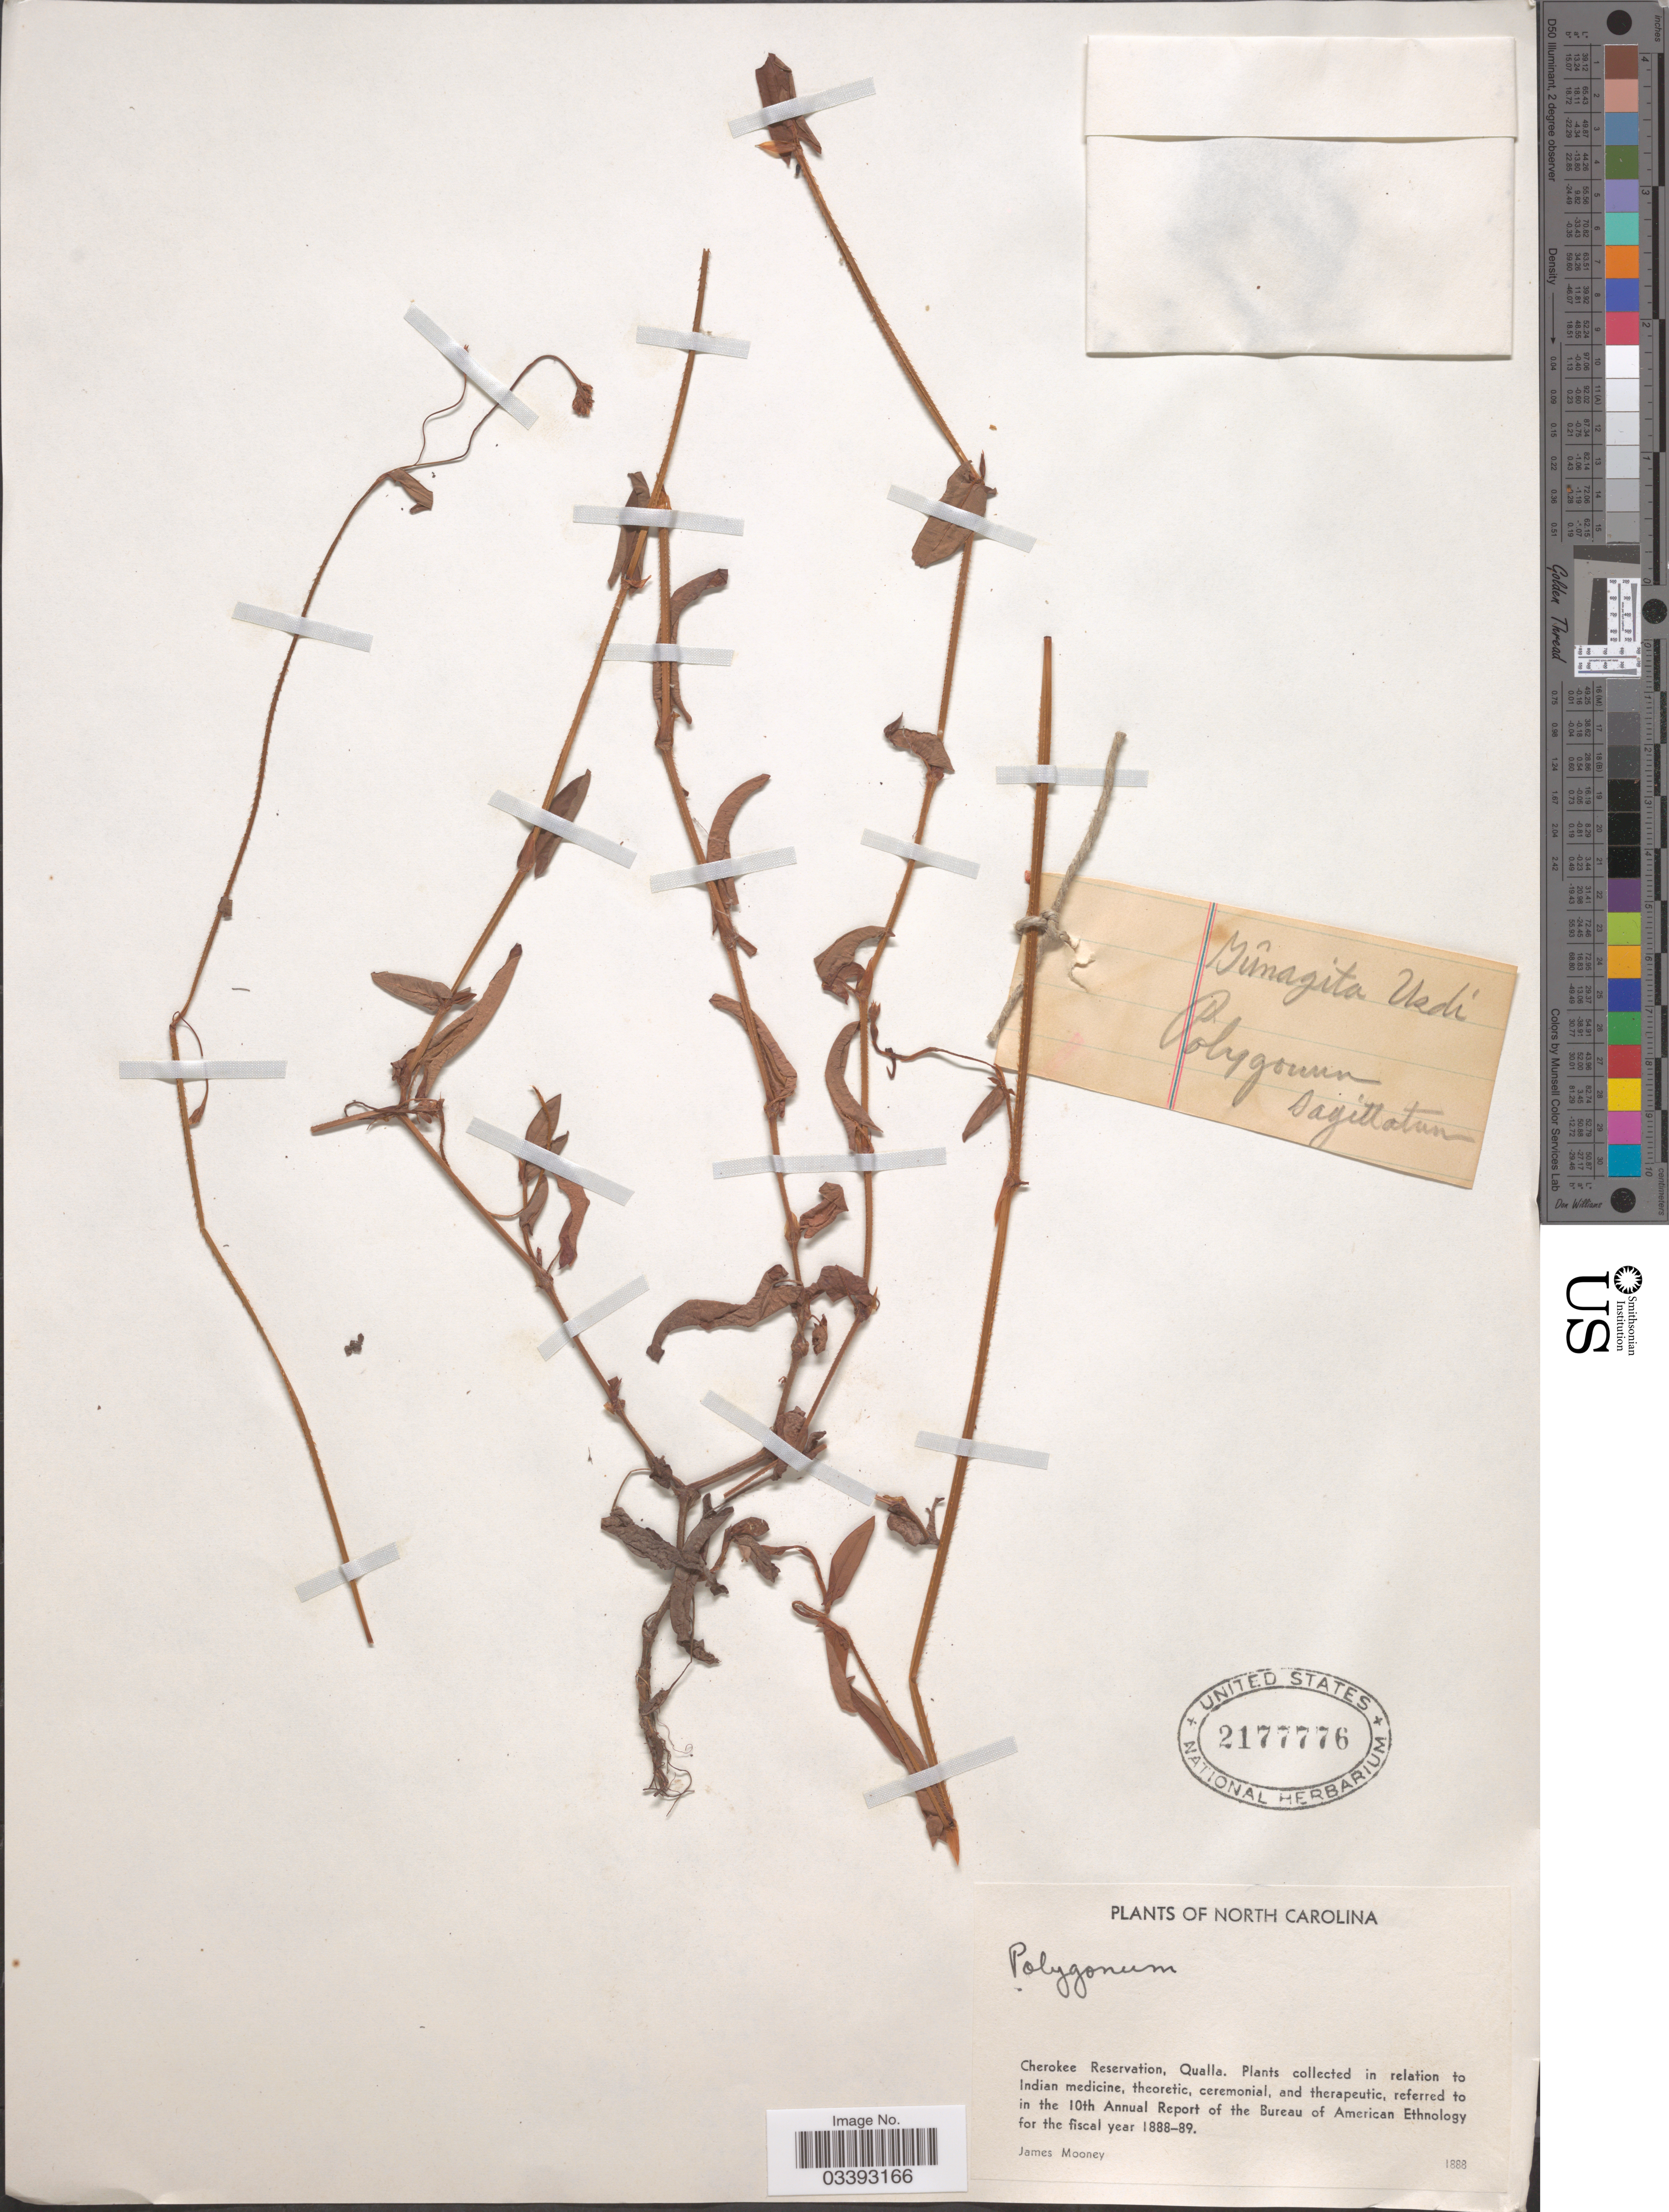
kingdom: Plantae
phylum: Tracheophyta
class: Magnoliopsida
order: Caryophyllales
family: Polygonaceae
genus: Persicaria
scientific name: Persicaria sagittata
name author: (L.) H. Gross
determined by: Atha, D. E.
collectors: J. Mooney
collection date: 1888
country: United States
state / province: North Carolina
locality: Cherokee Reservation, Qualla.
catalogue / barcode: US 2177776